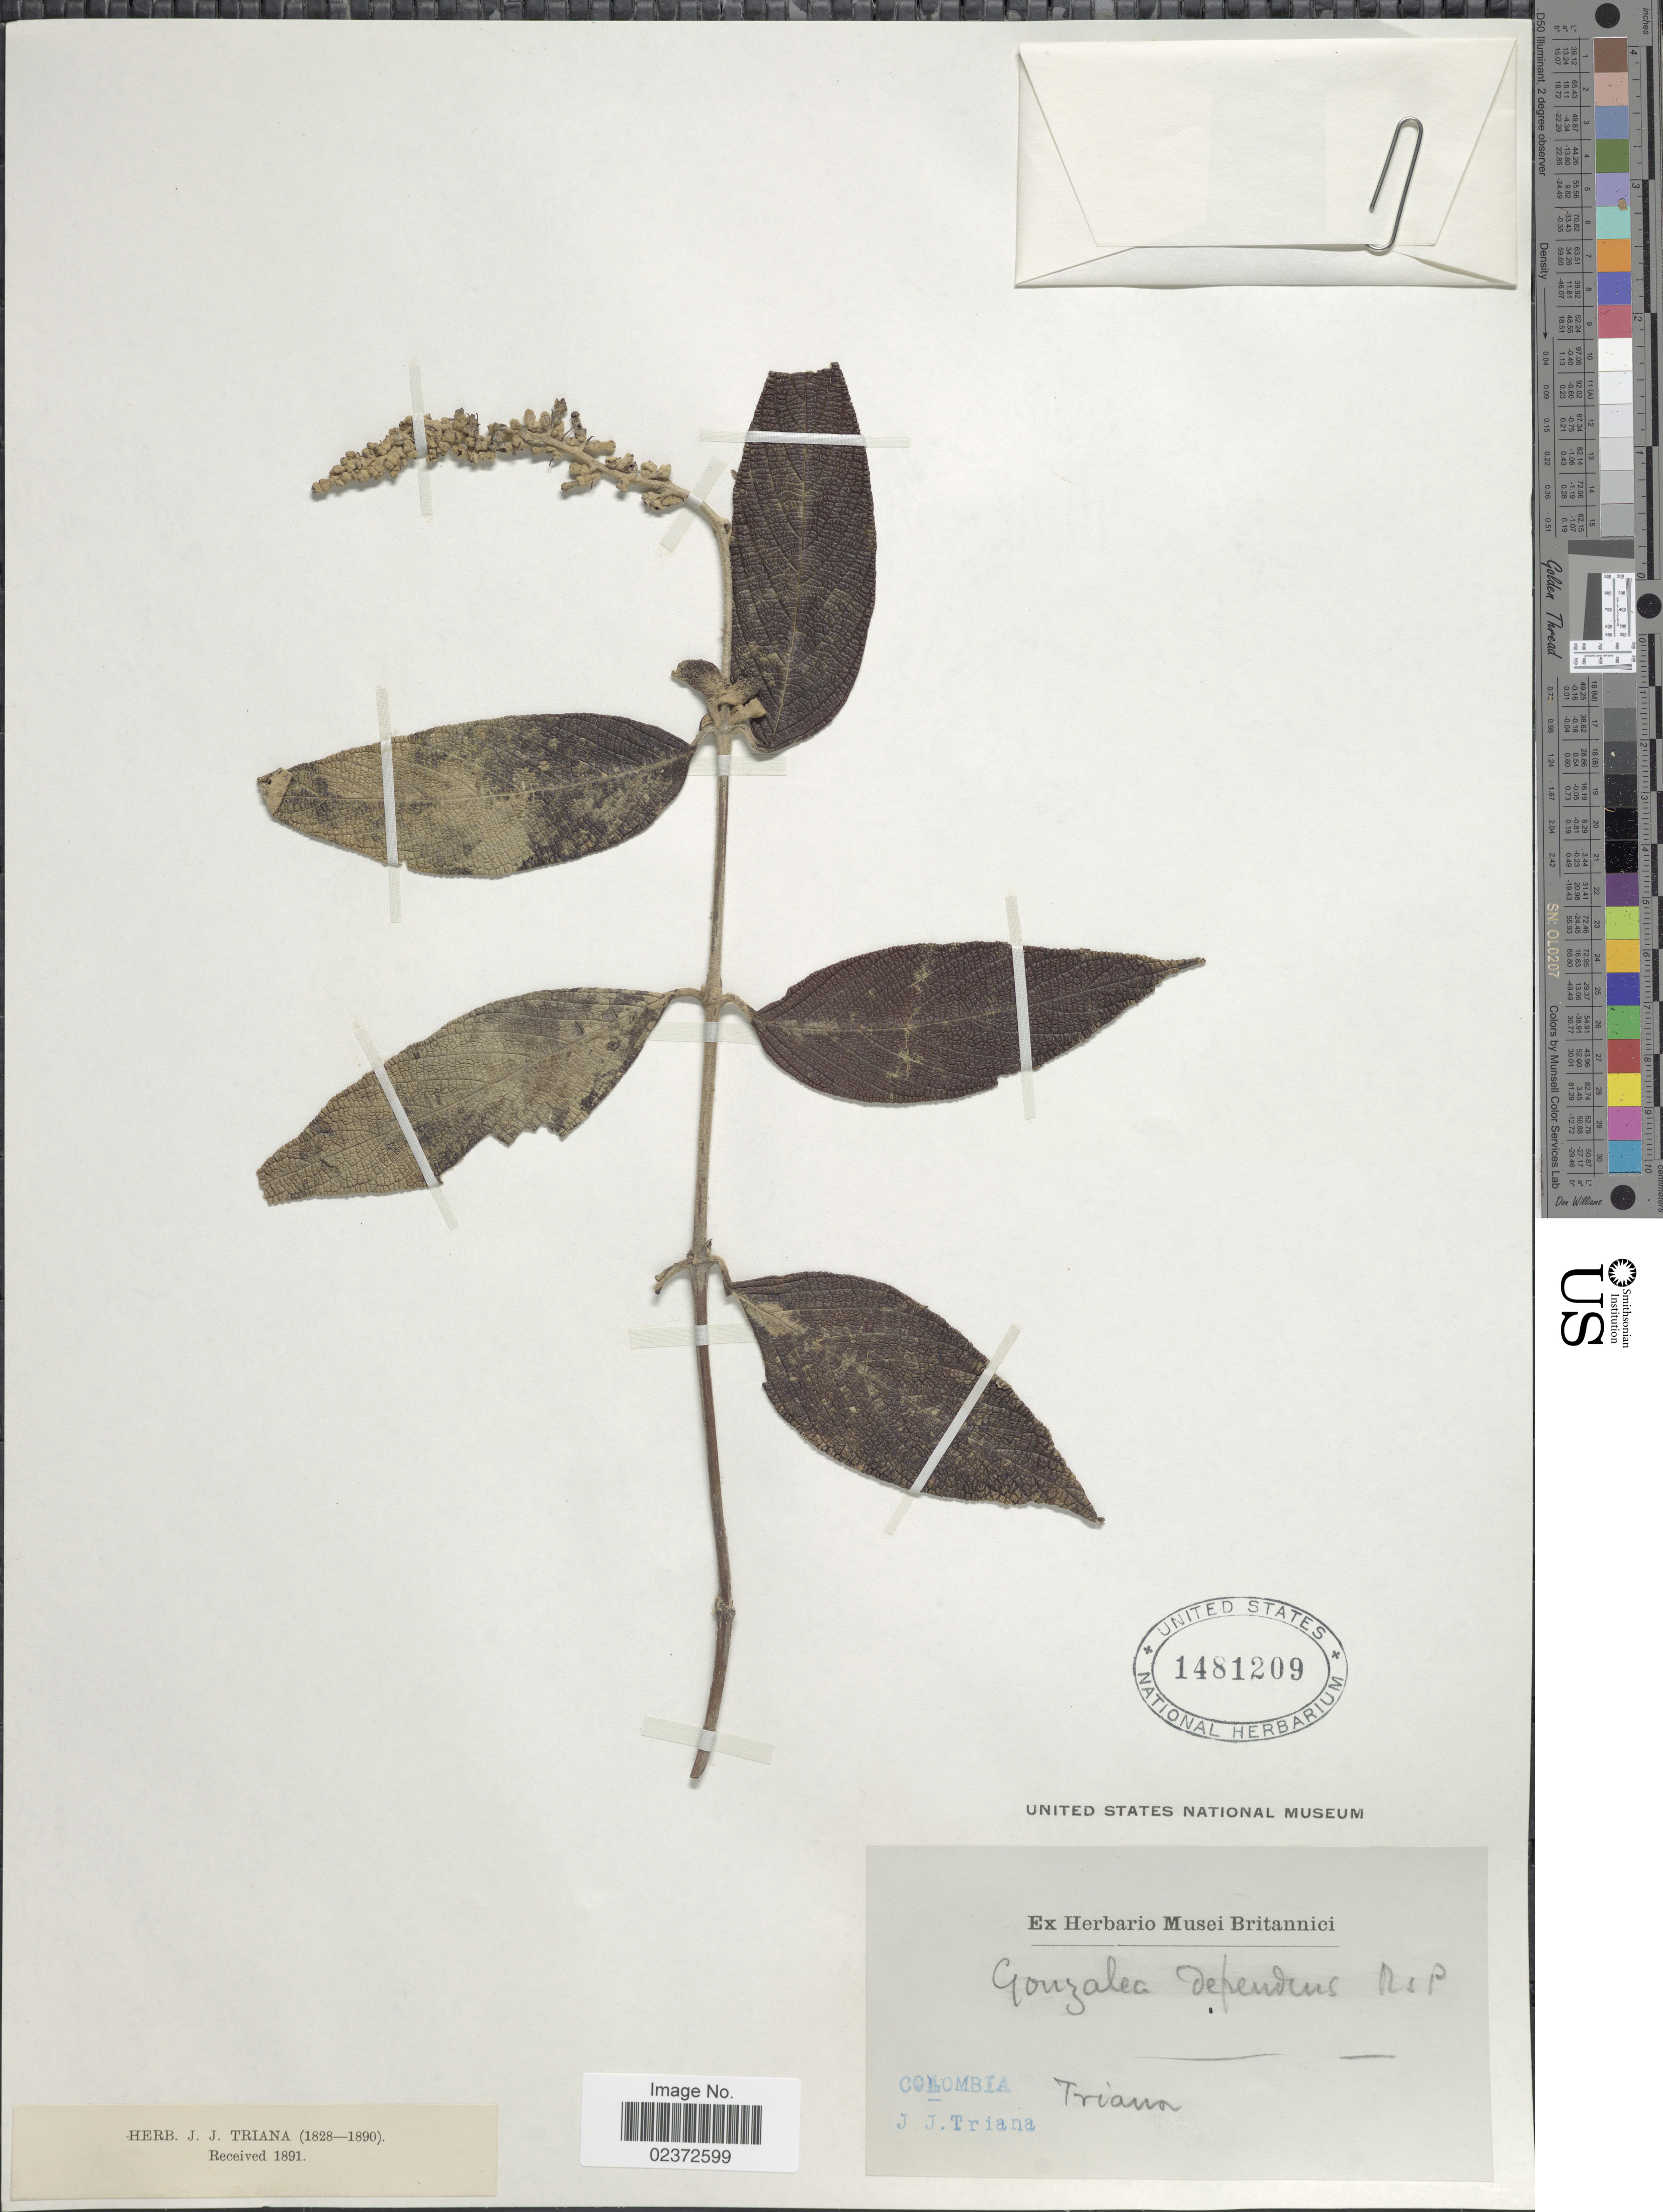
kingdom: Plantae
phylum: Tracheophyta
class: Magnoliopsida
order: Gentianales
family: Rubiaceae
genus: Gonzalagunia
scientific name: Gonzalagunia dependens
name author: Ruiz & Pav.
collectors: J. J. Triana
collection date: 1828/1890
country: Colombia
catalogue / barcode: US 1481209